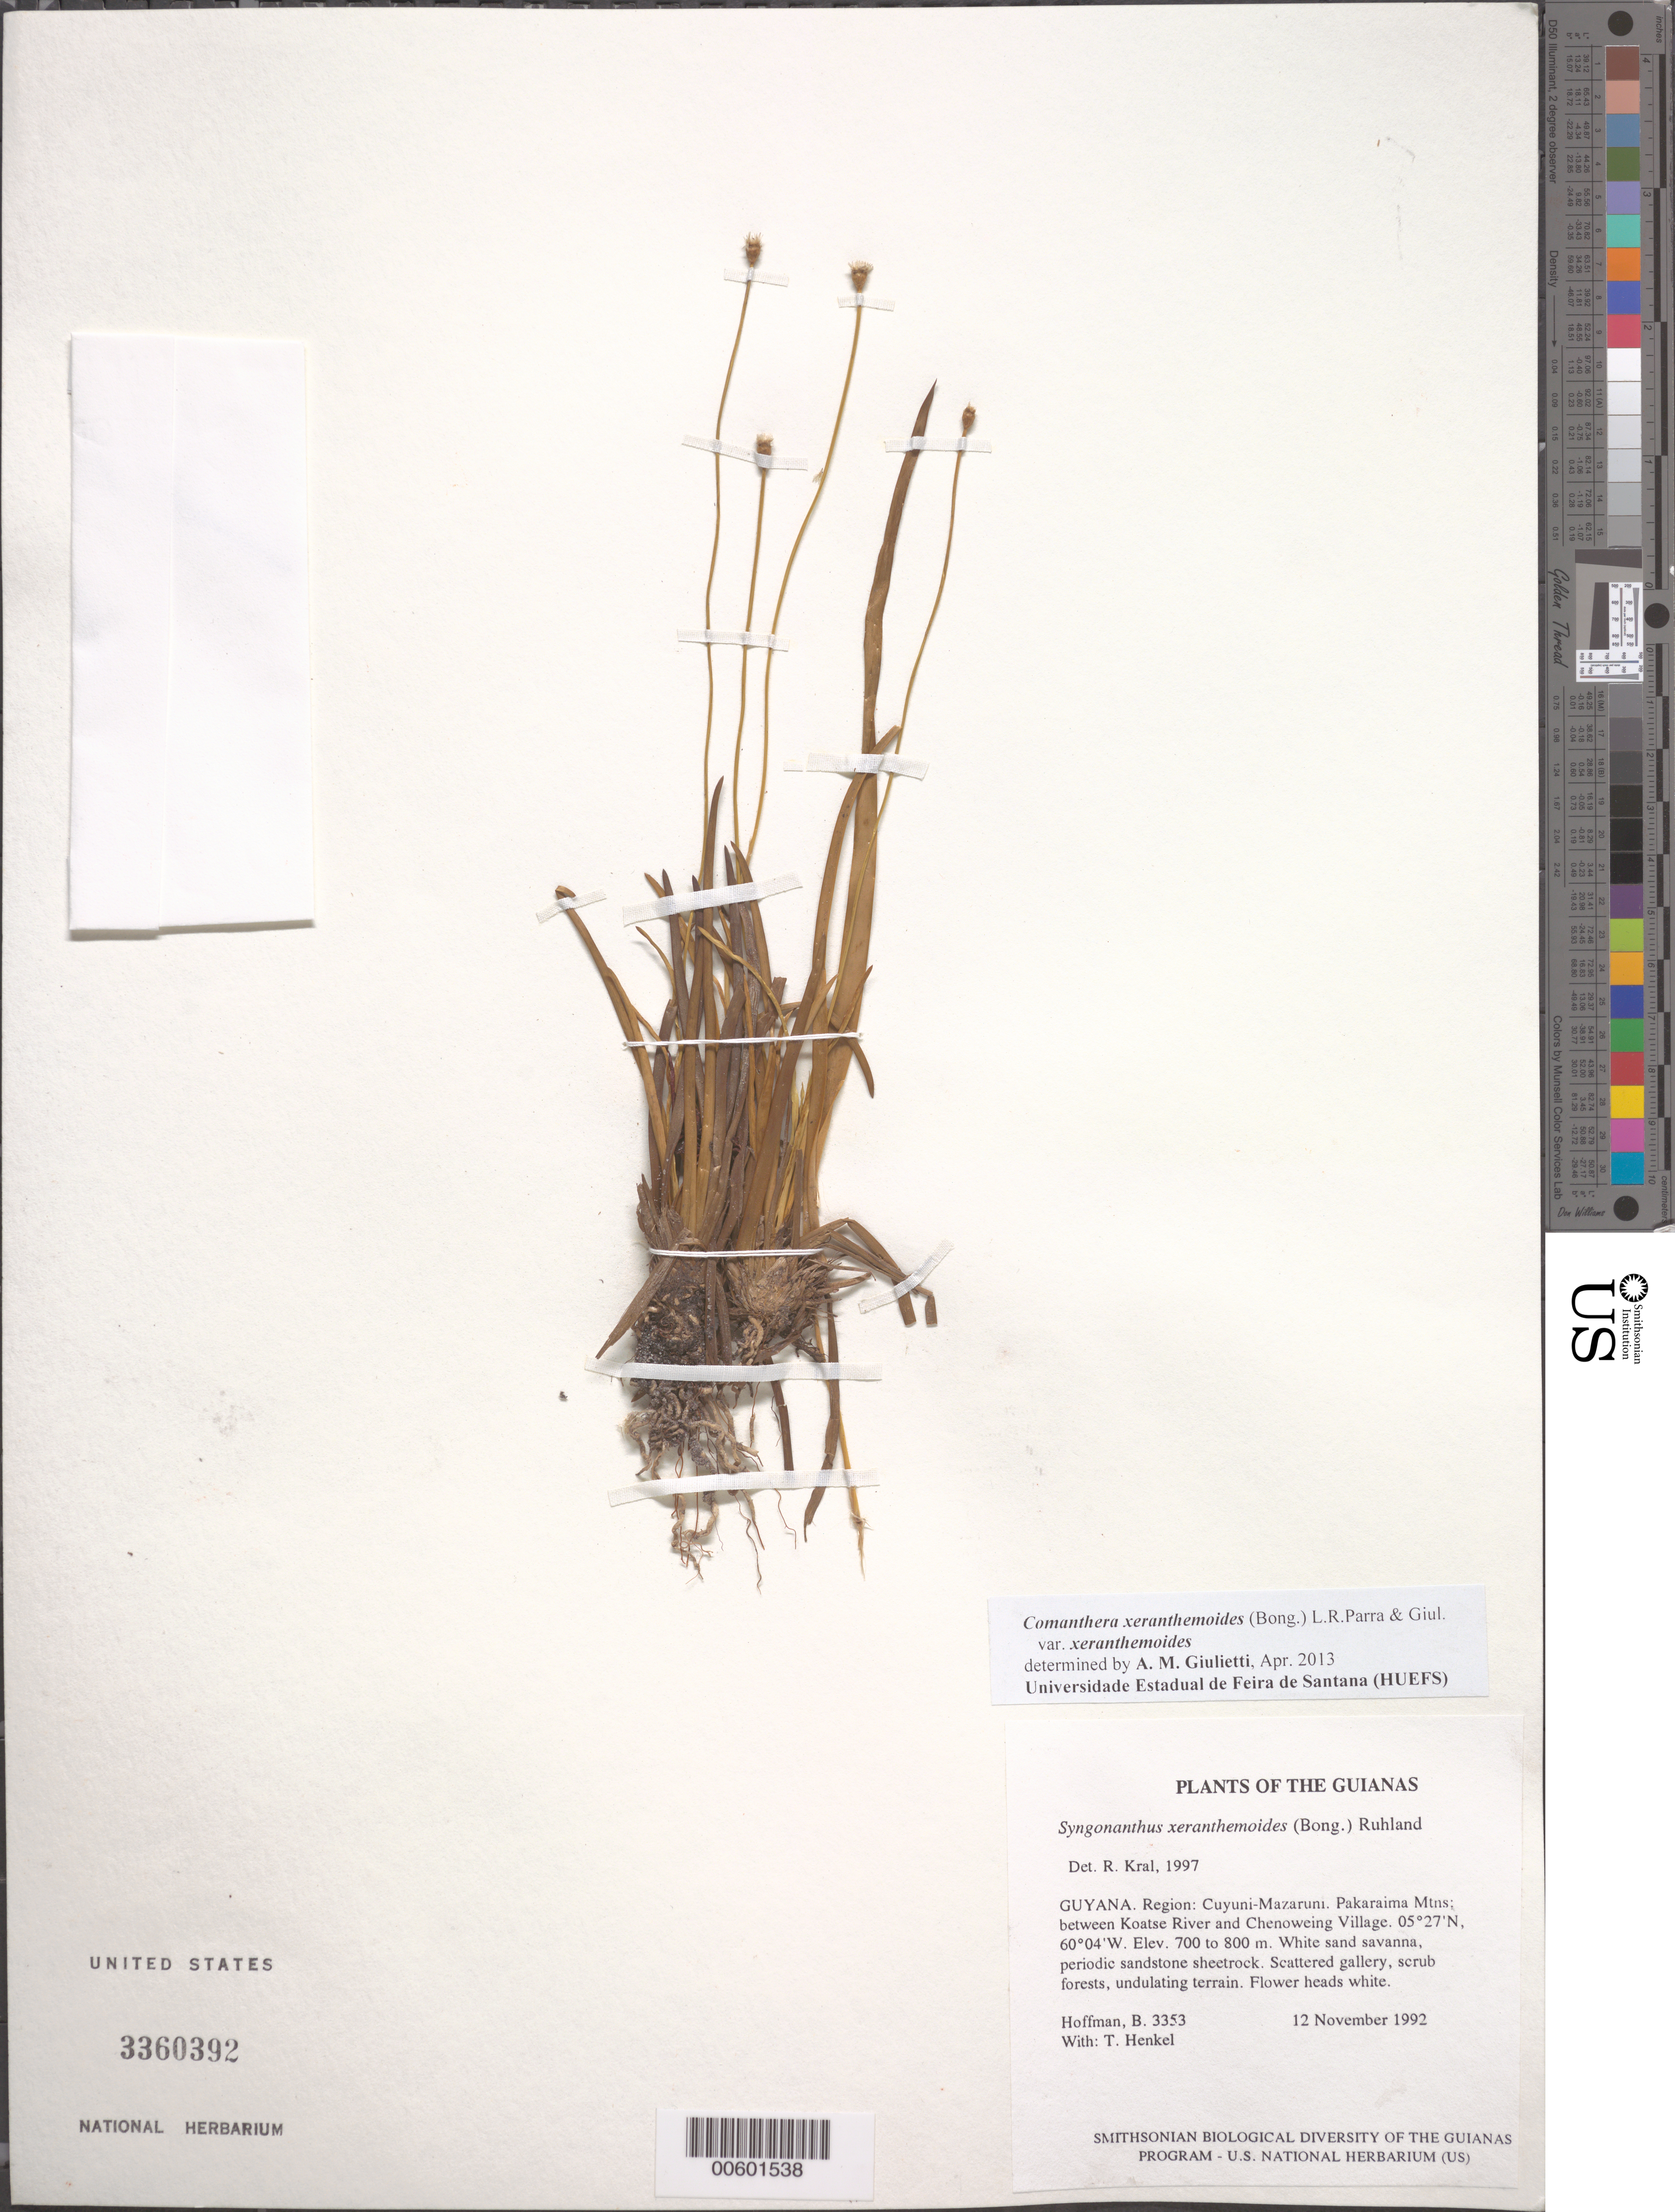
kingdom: Plantae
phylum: Tracheophyta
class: Liliopsida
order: Poales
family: Eriocaulaceae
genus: Comanthera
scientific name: Comanthera xeranthemoides var. xeranthemoides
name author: (Bong.) L.R. Parra & Giul.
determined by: Giulietti, Ana M.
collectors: B. Hoffman & T. Henkel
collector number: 3353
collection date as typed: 12 November 1992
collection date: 1992-11-12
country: Guyana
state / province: Cuyuni-Mazaruni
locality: Pakaraima Mountains; between Koatse River and Chenoweing village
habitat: White sand savanna, periodic sandstone sheetrock. Scattered gallery, scrub forests, undulating terrain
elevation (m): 700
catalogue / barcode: US 3360392